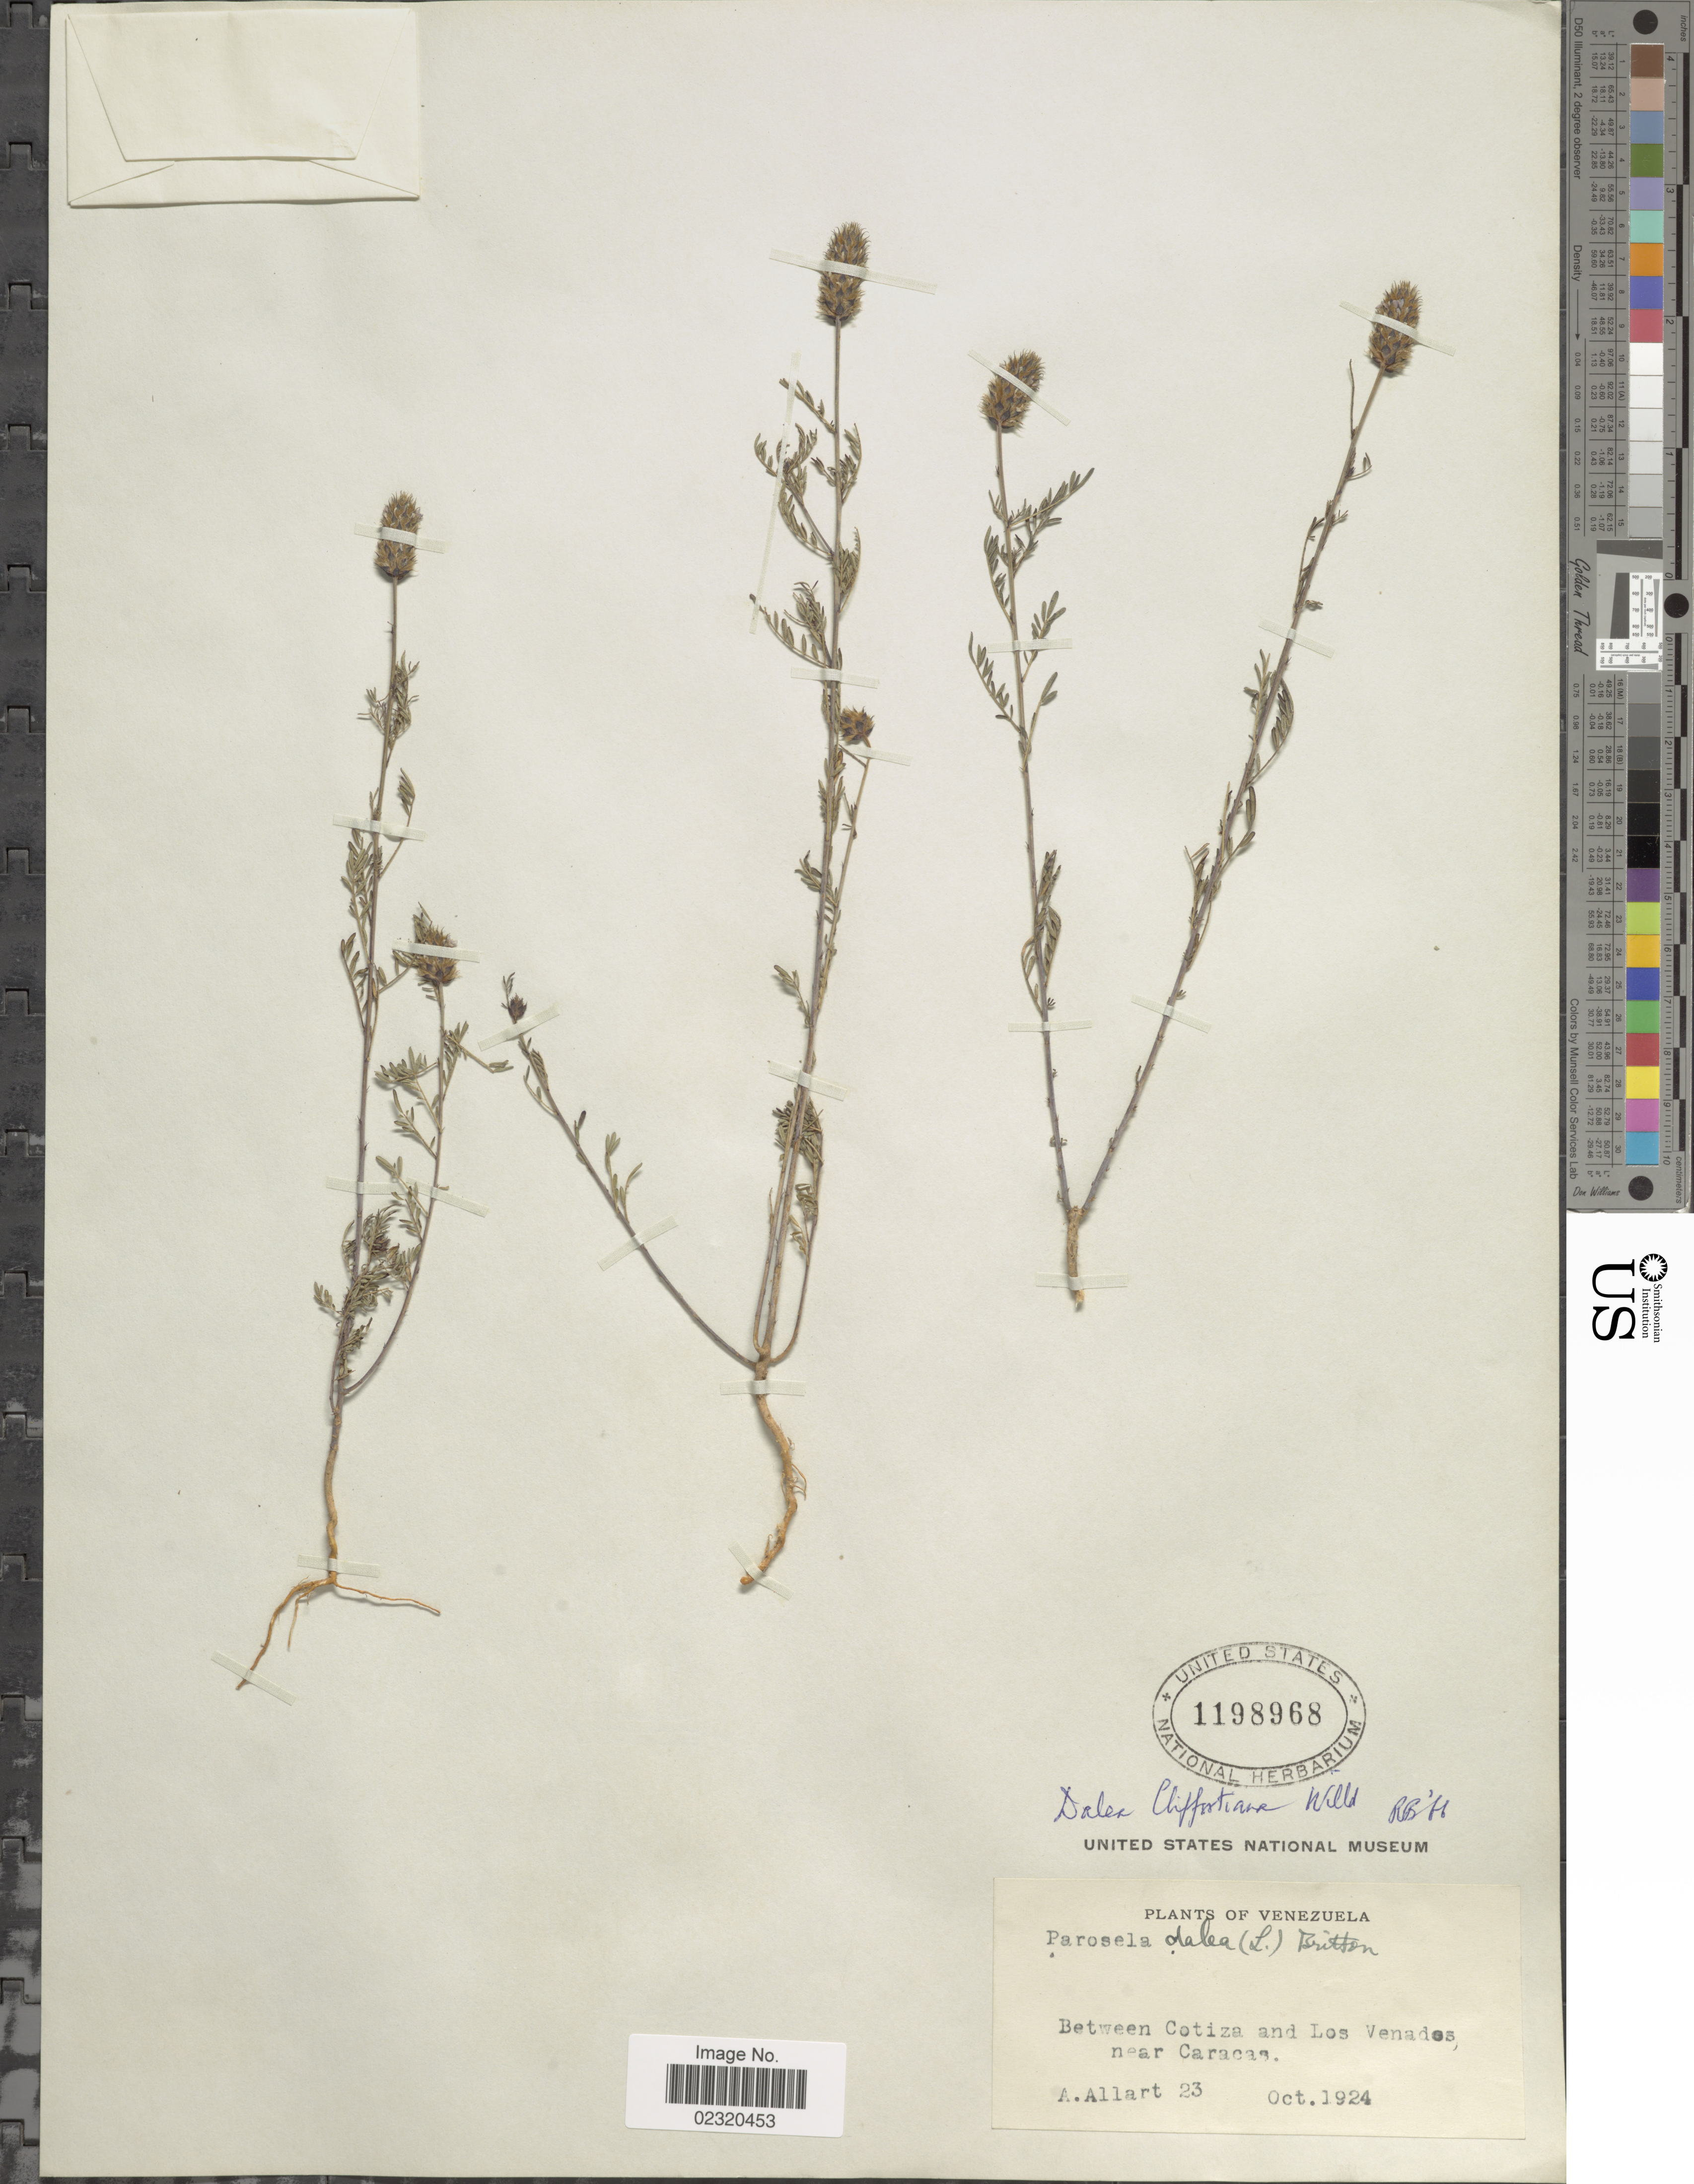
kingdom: Plantae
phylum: Tracheophyta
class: Magnoliopsida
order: Fabales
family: Fabaceae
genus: Dalea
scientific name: Dalea cliffortiana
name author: Willd.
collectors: A. Allart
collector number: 3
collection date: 1924-10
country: Venezuela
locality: Between Cotiza and Los Venados, near Caracas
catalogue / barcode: US 1198968